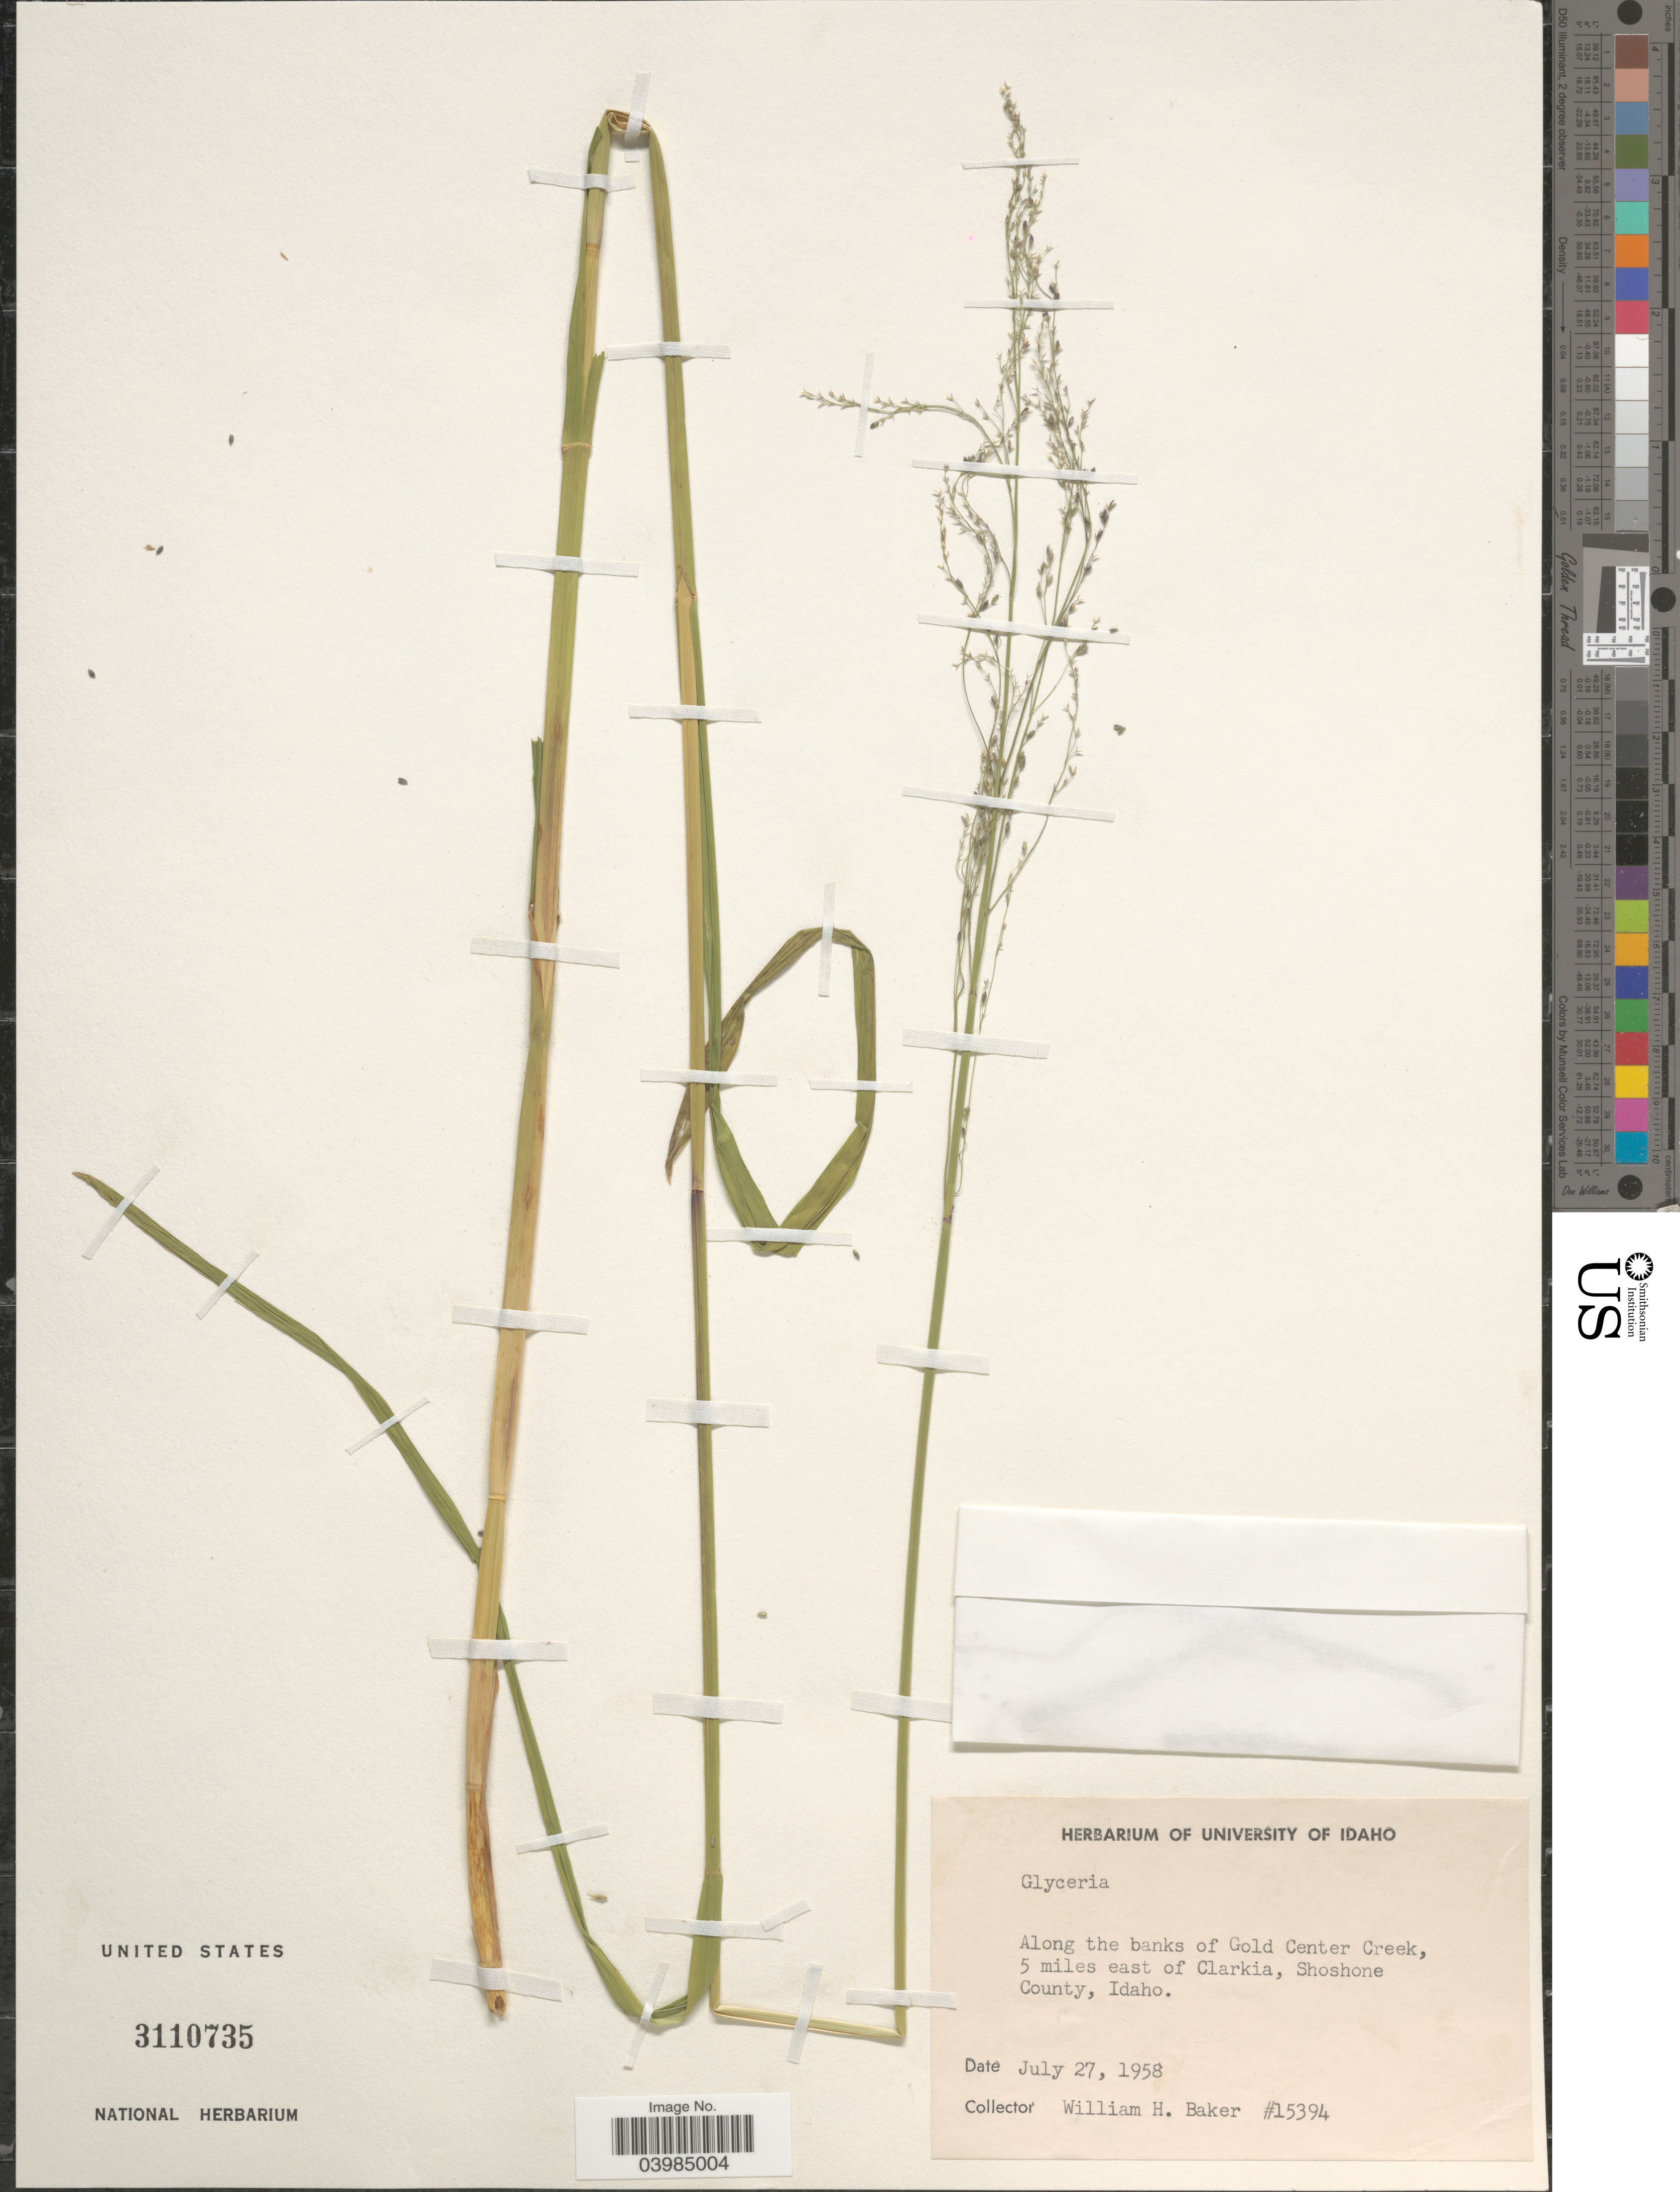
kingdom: Plantae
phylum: Tracheophyta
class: Liliopsida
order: Poales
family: Poaceae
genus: Glyceria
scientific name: Glyceria sp.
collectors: W. H. Baker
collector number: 15394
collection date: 1958-07-27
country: United States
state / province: Idaho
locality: Along the banks of Gold Center Creek, 5 miles east of Clarkia, Shoshone County.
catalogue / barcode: US 3110735